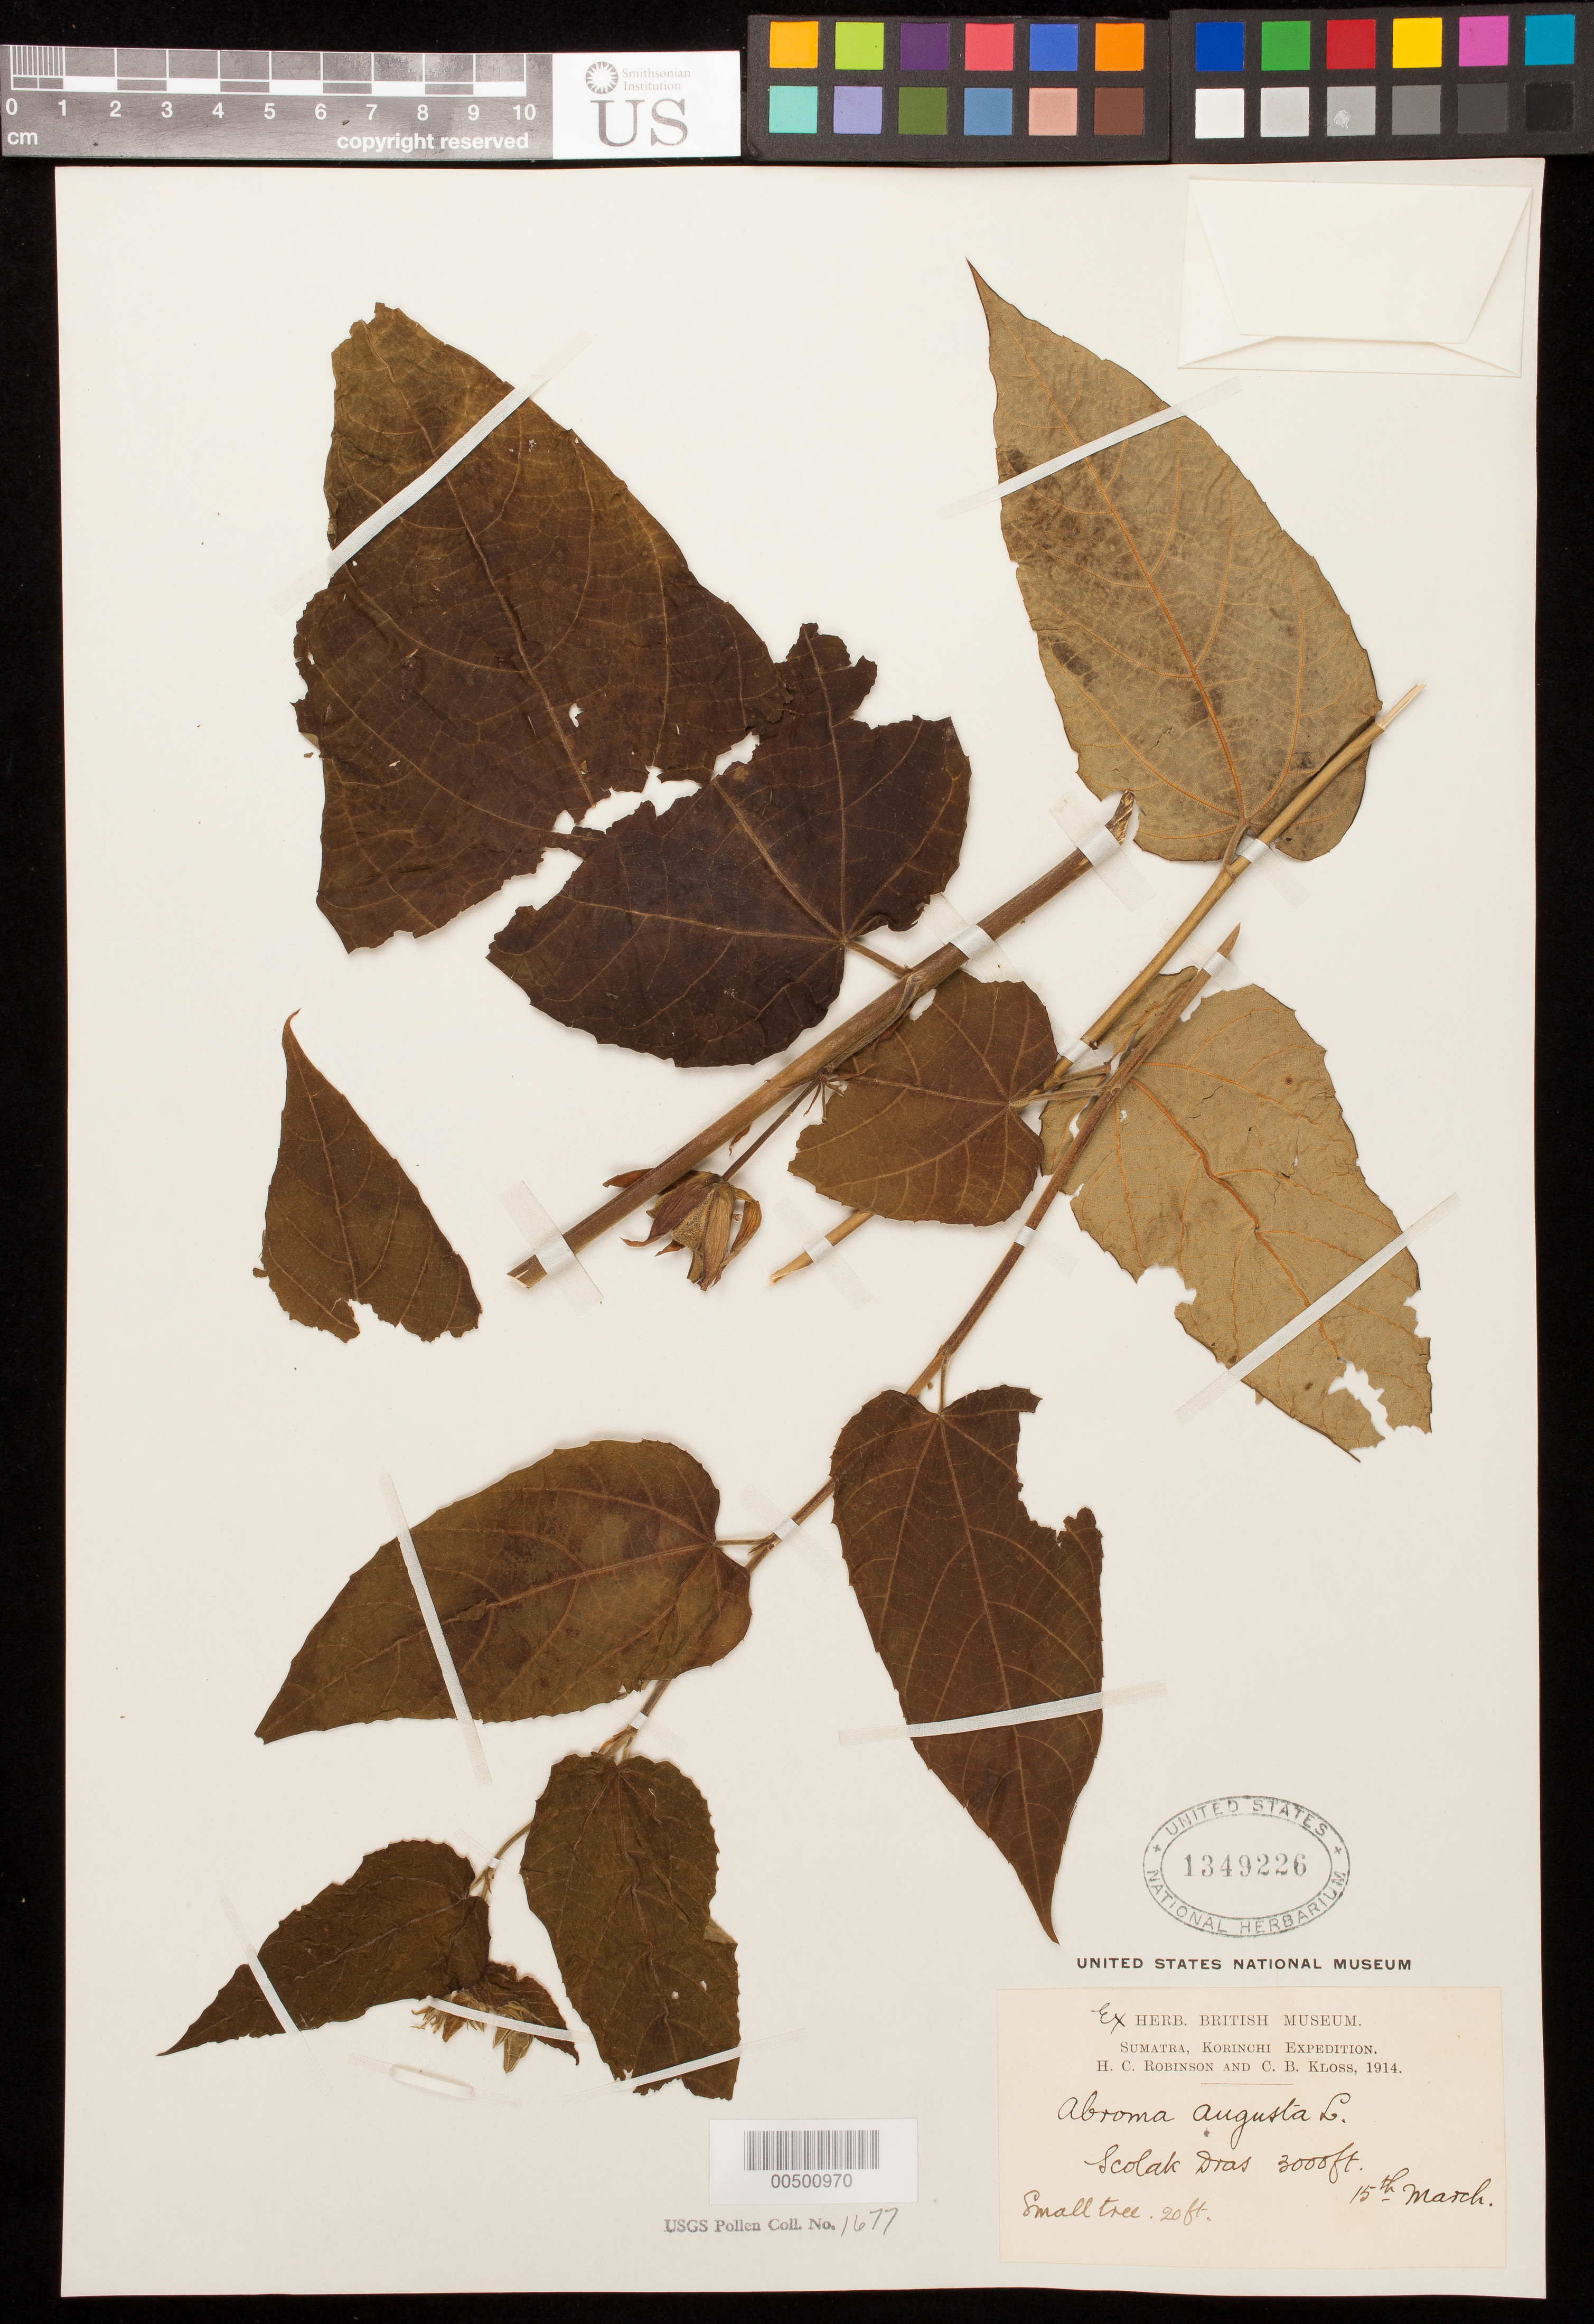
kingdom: Plantae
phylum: Tracheophyta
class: Magnoliopsida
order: Malvales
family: Malvaceae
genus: Abroma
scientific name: Abroma augusta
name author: (L.) L. f.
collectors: H. C. Robinson & C. Kloss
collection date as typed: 15 Mar 1914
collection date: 1914-03-15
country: Indonesia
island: Sumatra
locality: Scolak Dras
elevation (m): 914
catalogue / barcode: US 1349226